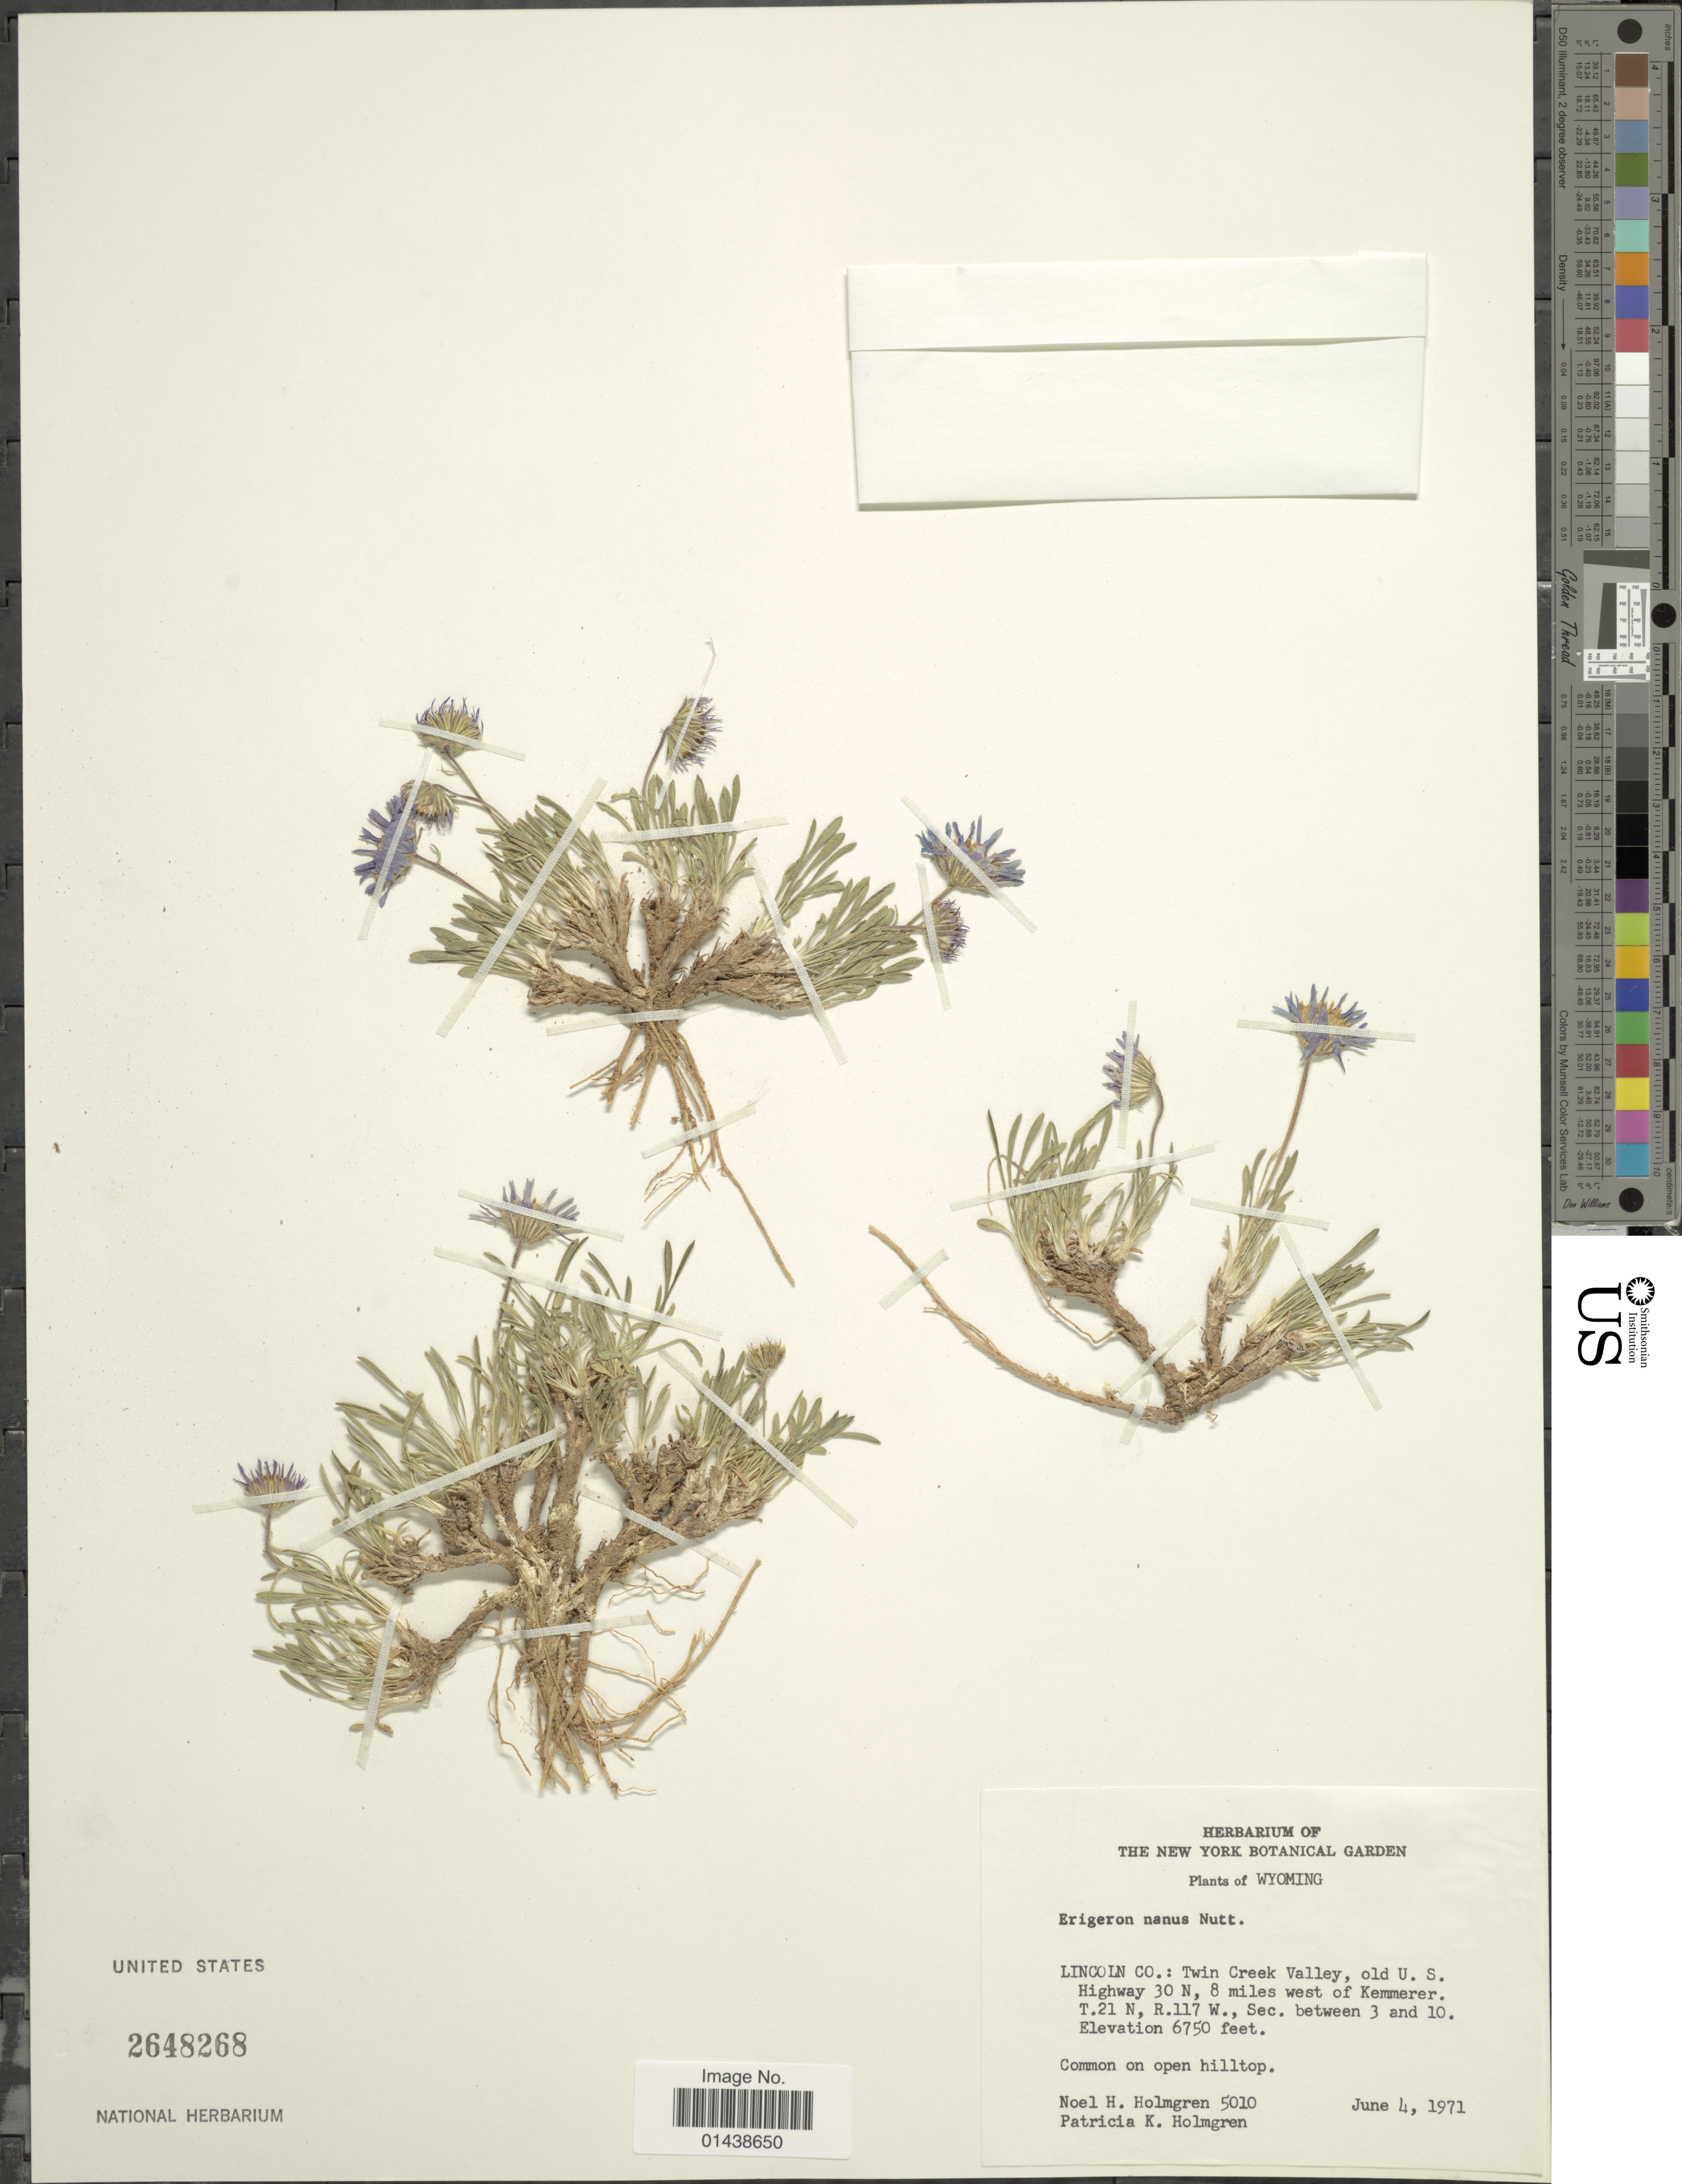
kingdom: Plantae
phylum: Tracheophyta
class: Magnoliopsida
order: Asterales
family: Asteraceae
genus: Erigeron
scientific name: Erigeron nanus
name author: Nutt.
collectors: N. H. Holmgren & P. K. Holmgren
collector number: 5010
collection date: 1971-06-04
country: United States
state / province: Wyoming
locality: Lincoln Co.: Twin Creek Valley, old U. S. Highway 30 N, 8 miles west of Kemmerer. T.21N, R.117 W., Sec. between 3 and 10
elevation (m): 2057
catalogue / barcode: US 2648268